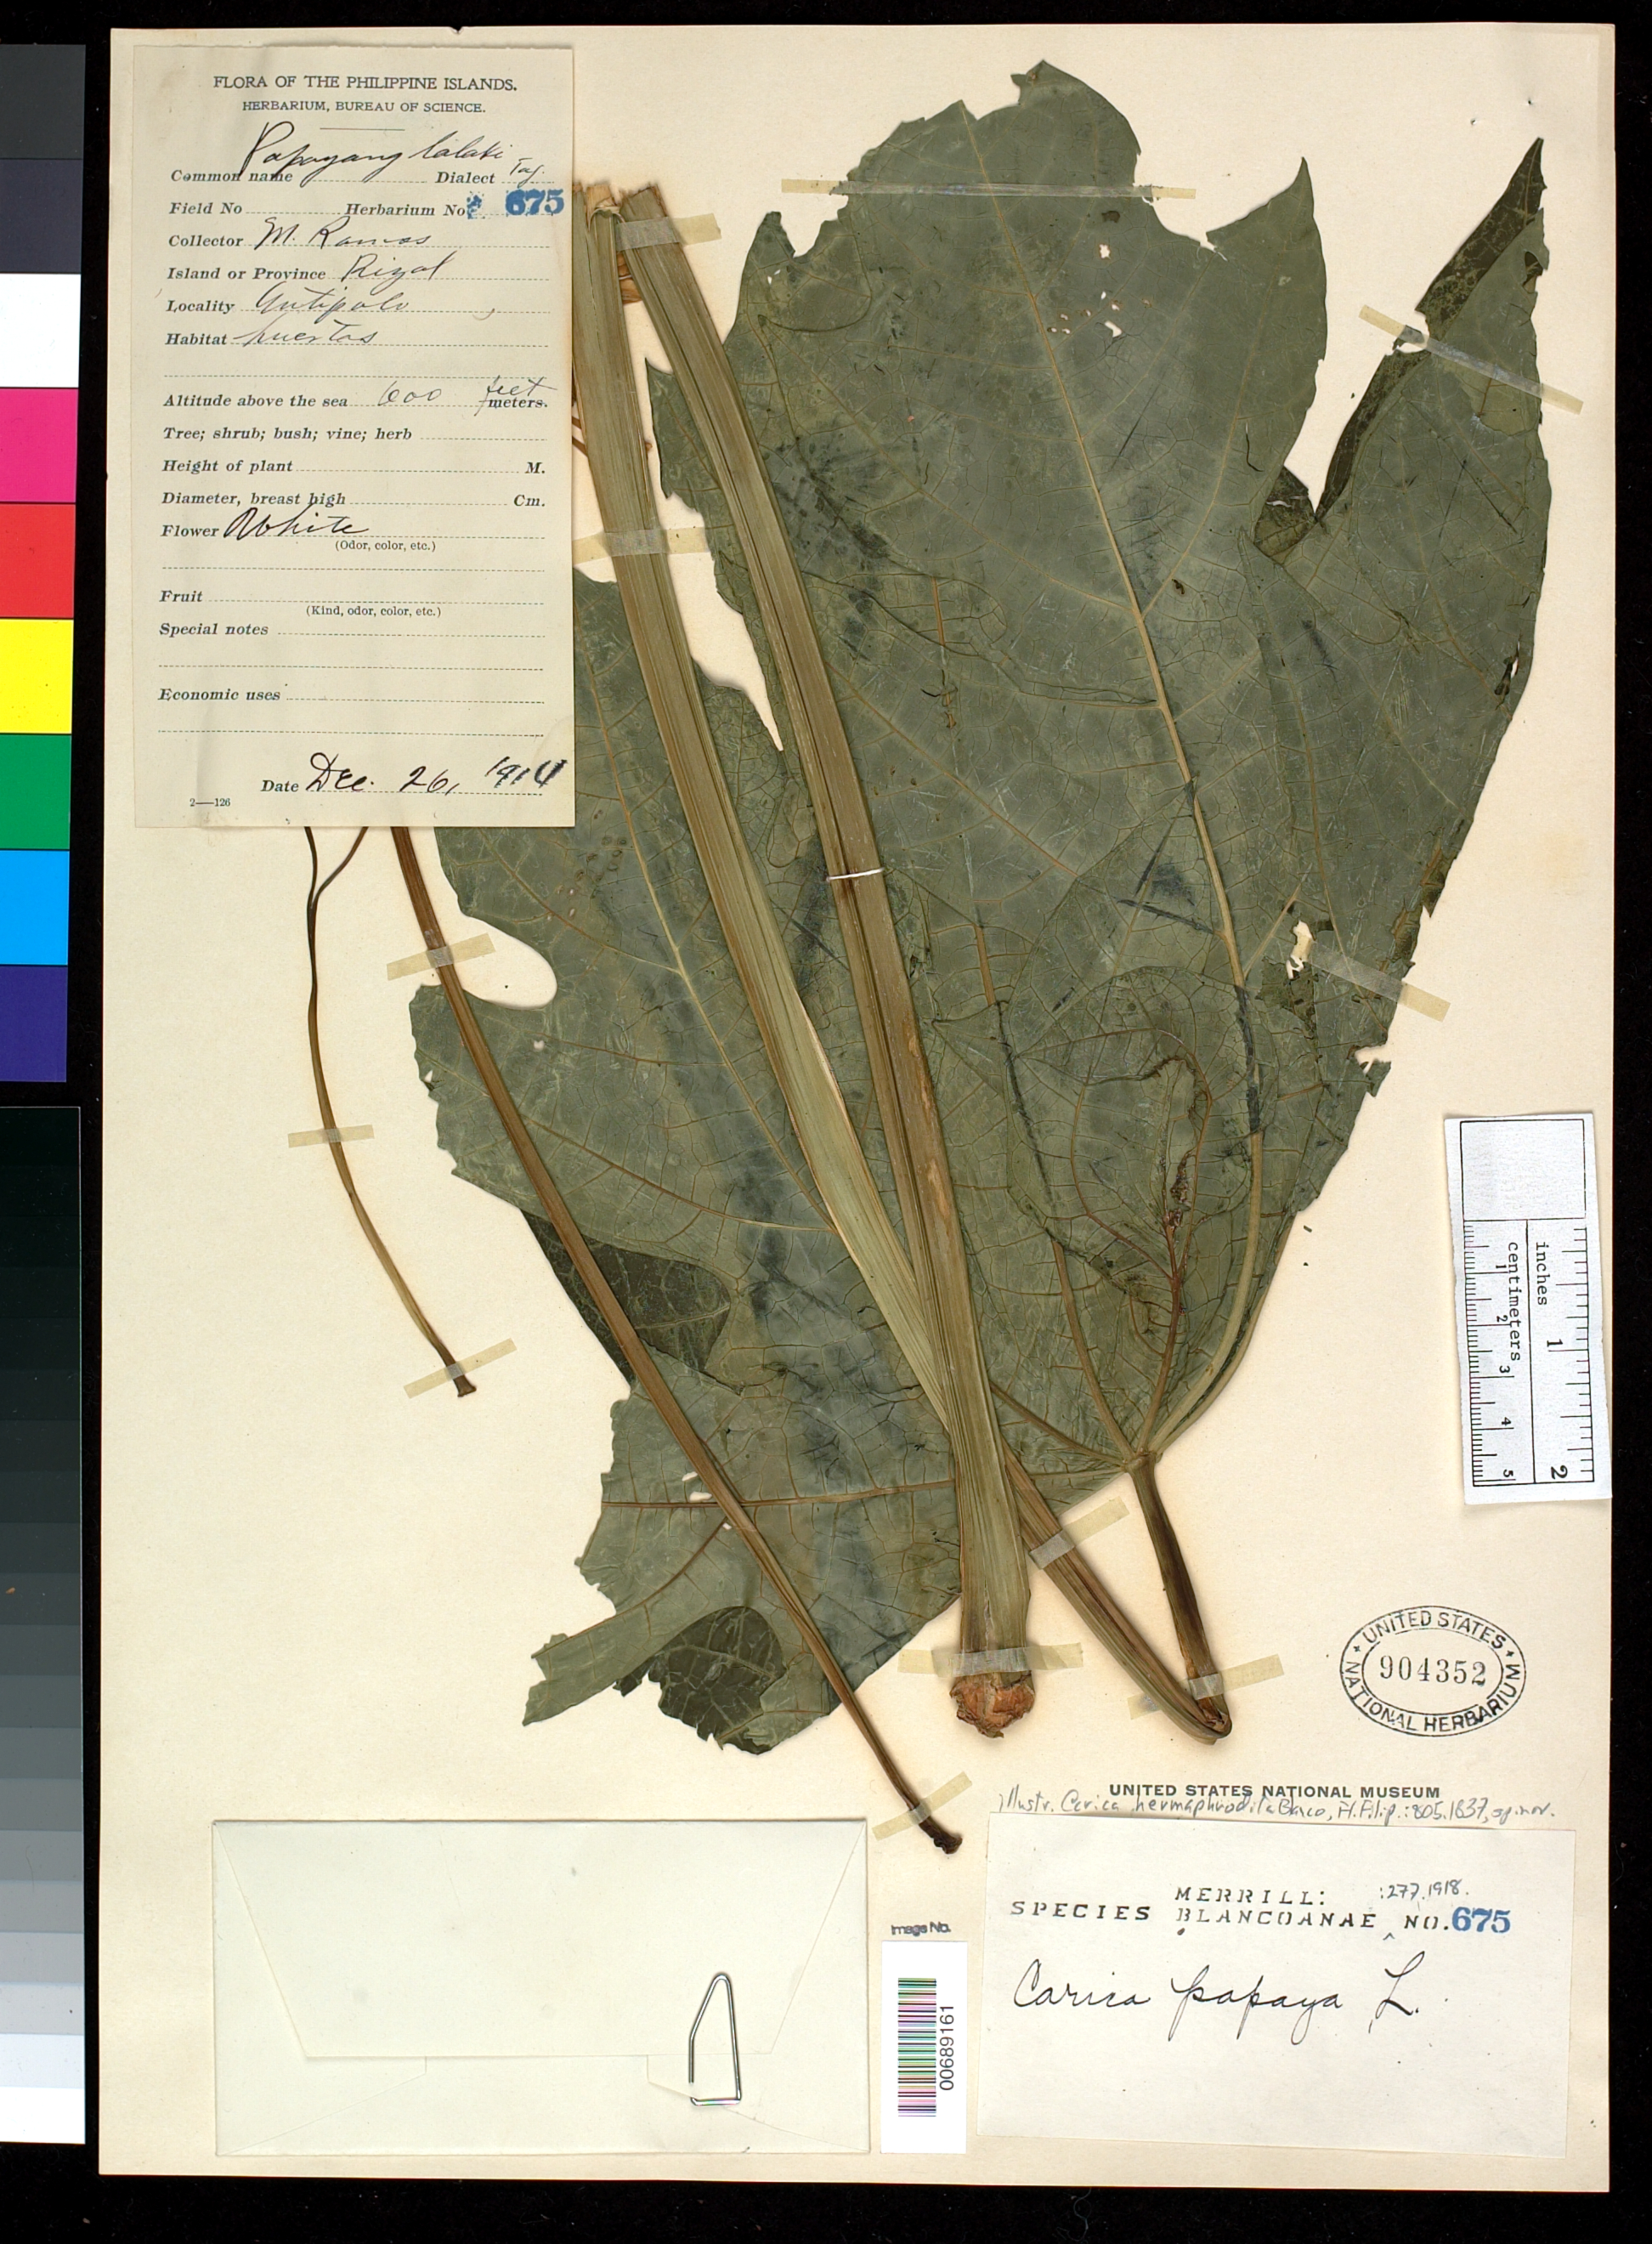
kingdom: Plantae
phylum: Tracheophyta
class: Magnoliopsida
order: Brassicales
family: Caricaceae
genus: Carica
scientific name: Carica papaya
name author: L.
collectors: M. Ramos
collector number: Sp. Blancoan. 0675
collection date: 1914-12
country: Philippines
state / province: National Capital Region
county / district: Manila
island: Luzon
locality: Manila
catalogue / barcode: US 904352